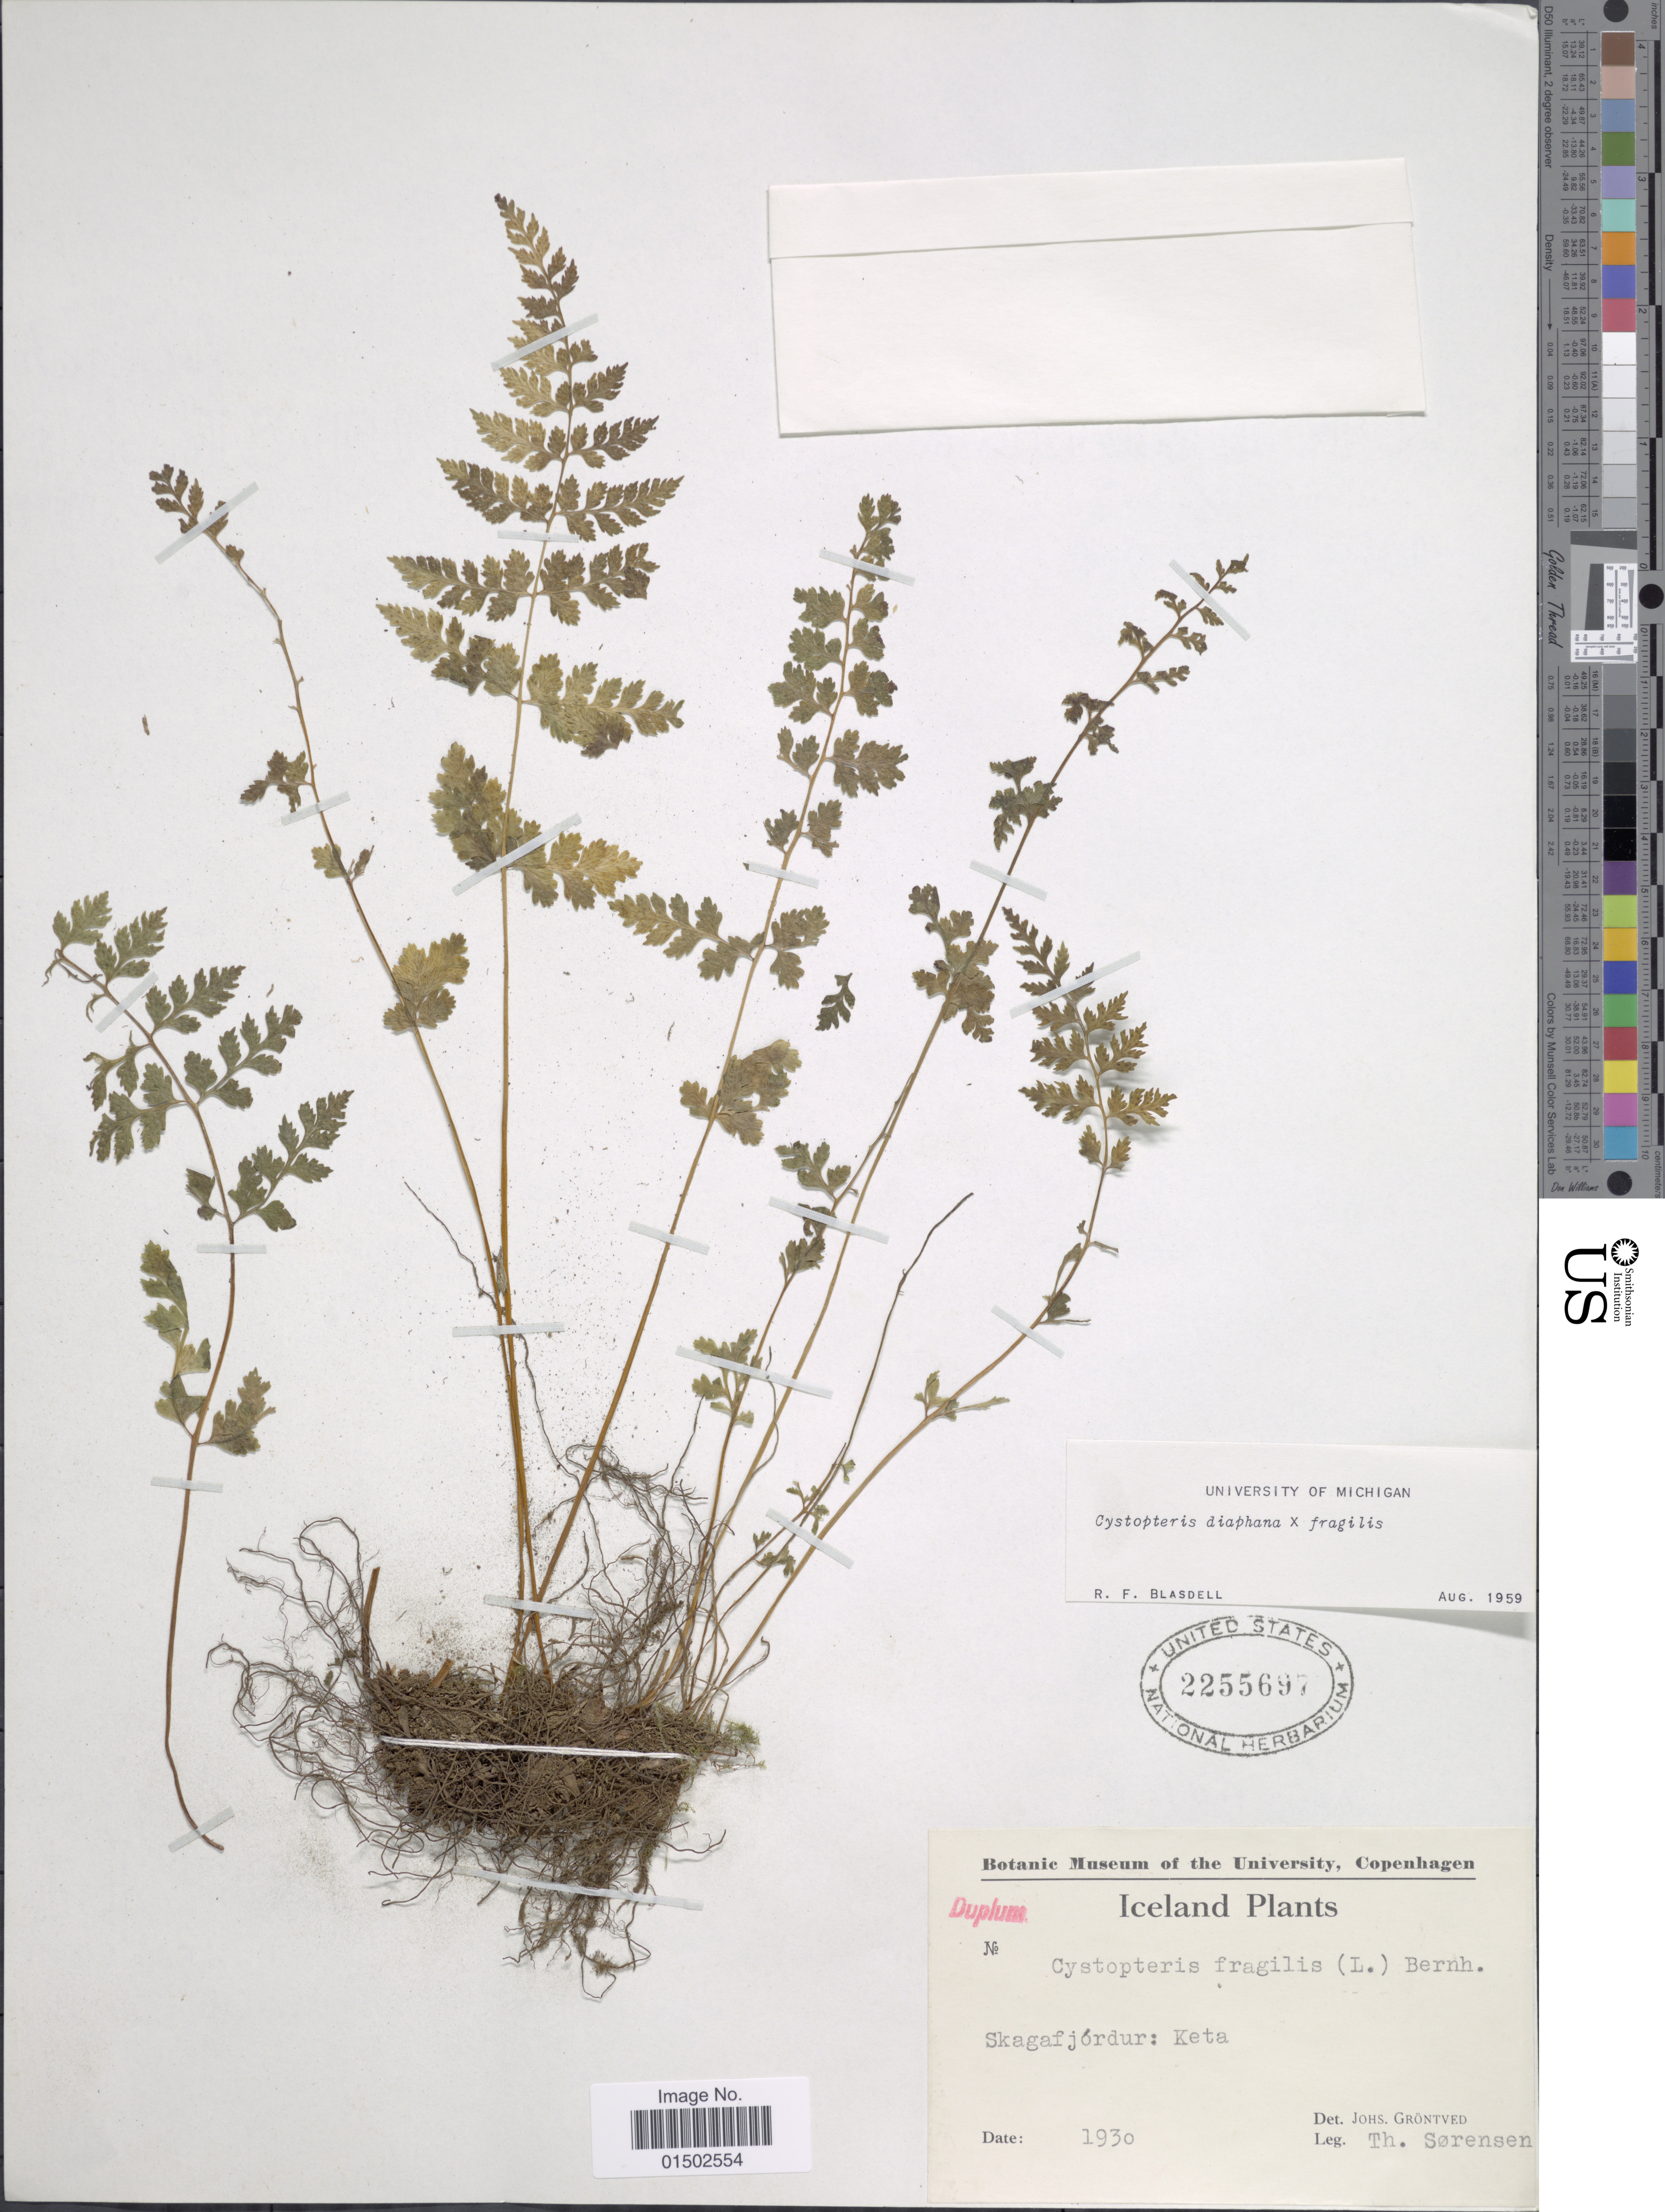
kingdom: Plantae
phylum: Tracheophyta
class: Polypodiopsida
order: Polypodiales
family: Cystopteridaceae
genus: Cystopteris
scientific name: Cystopteris diaphana x C. fragilis (L.) Bernh.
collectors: T. Sorensen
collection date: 1930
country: Iceland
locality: Skagafjordur: Keta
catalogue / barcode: US 2255697